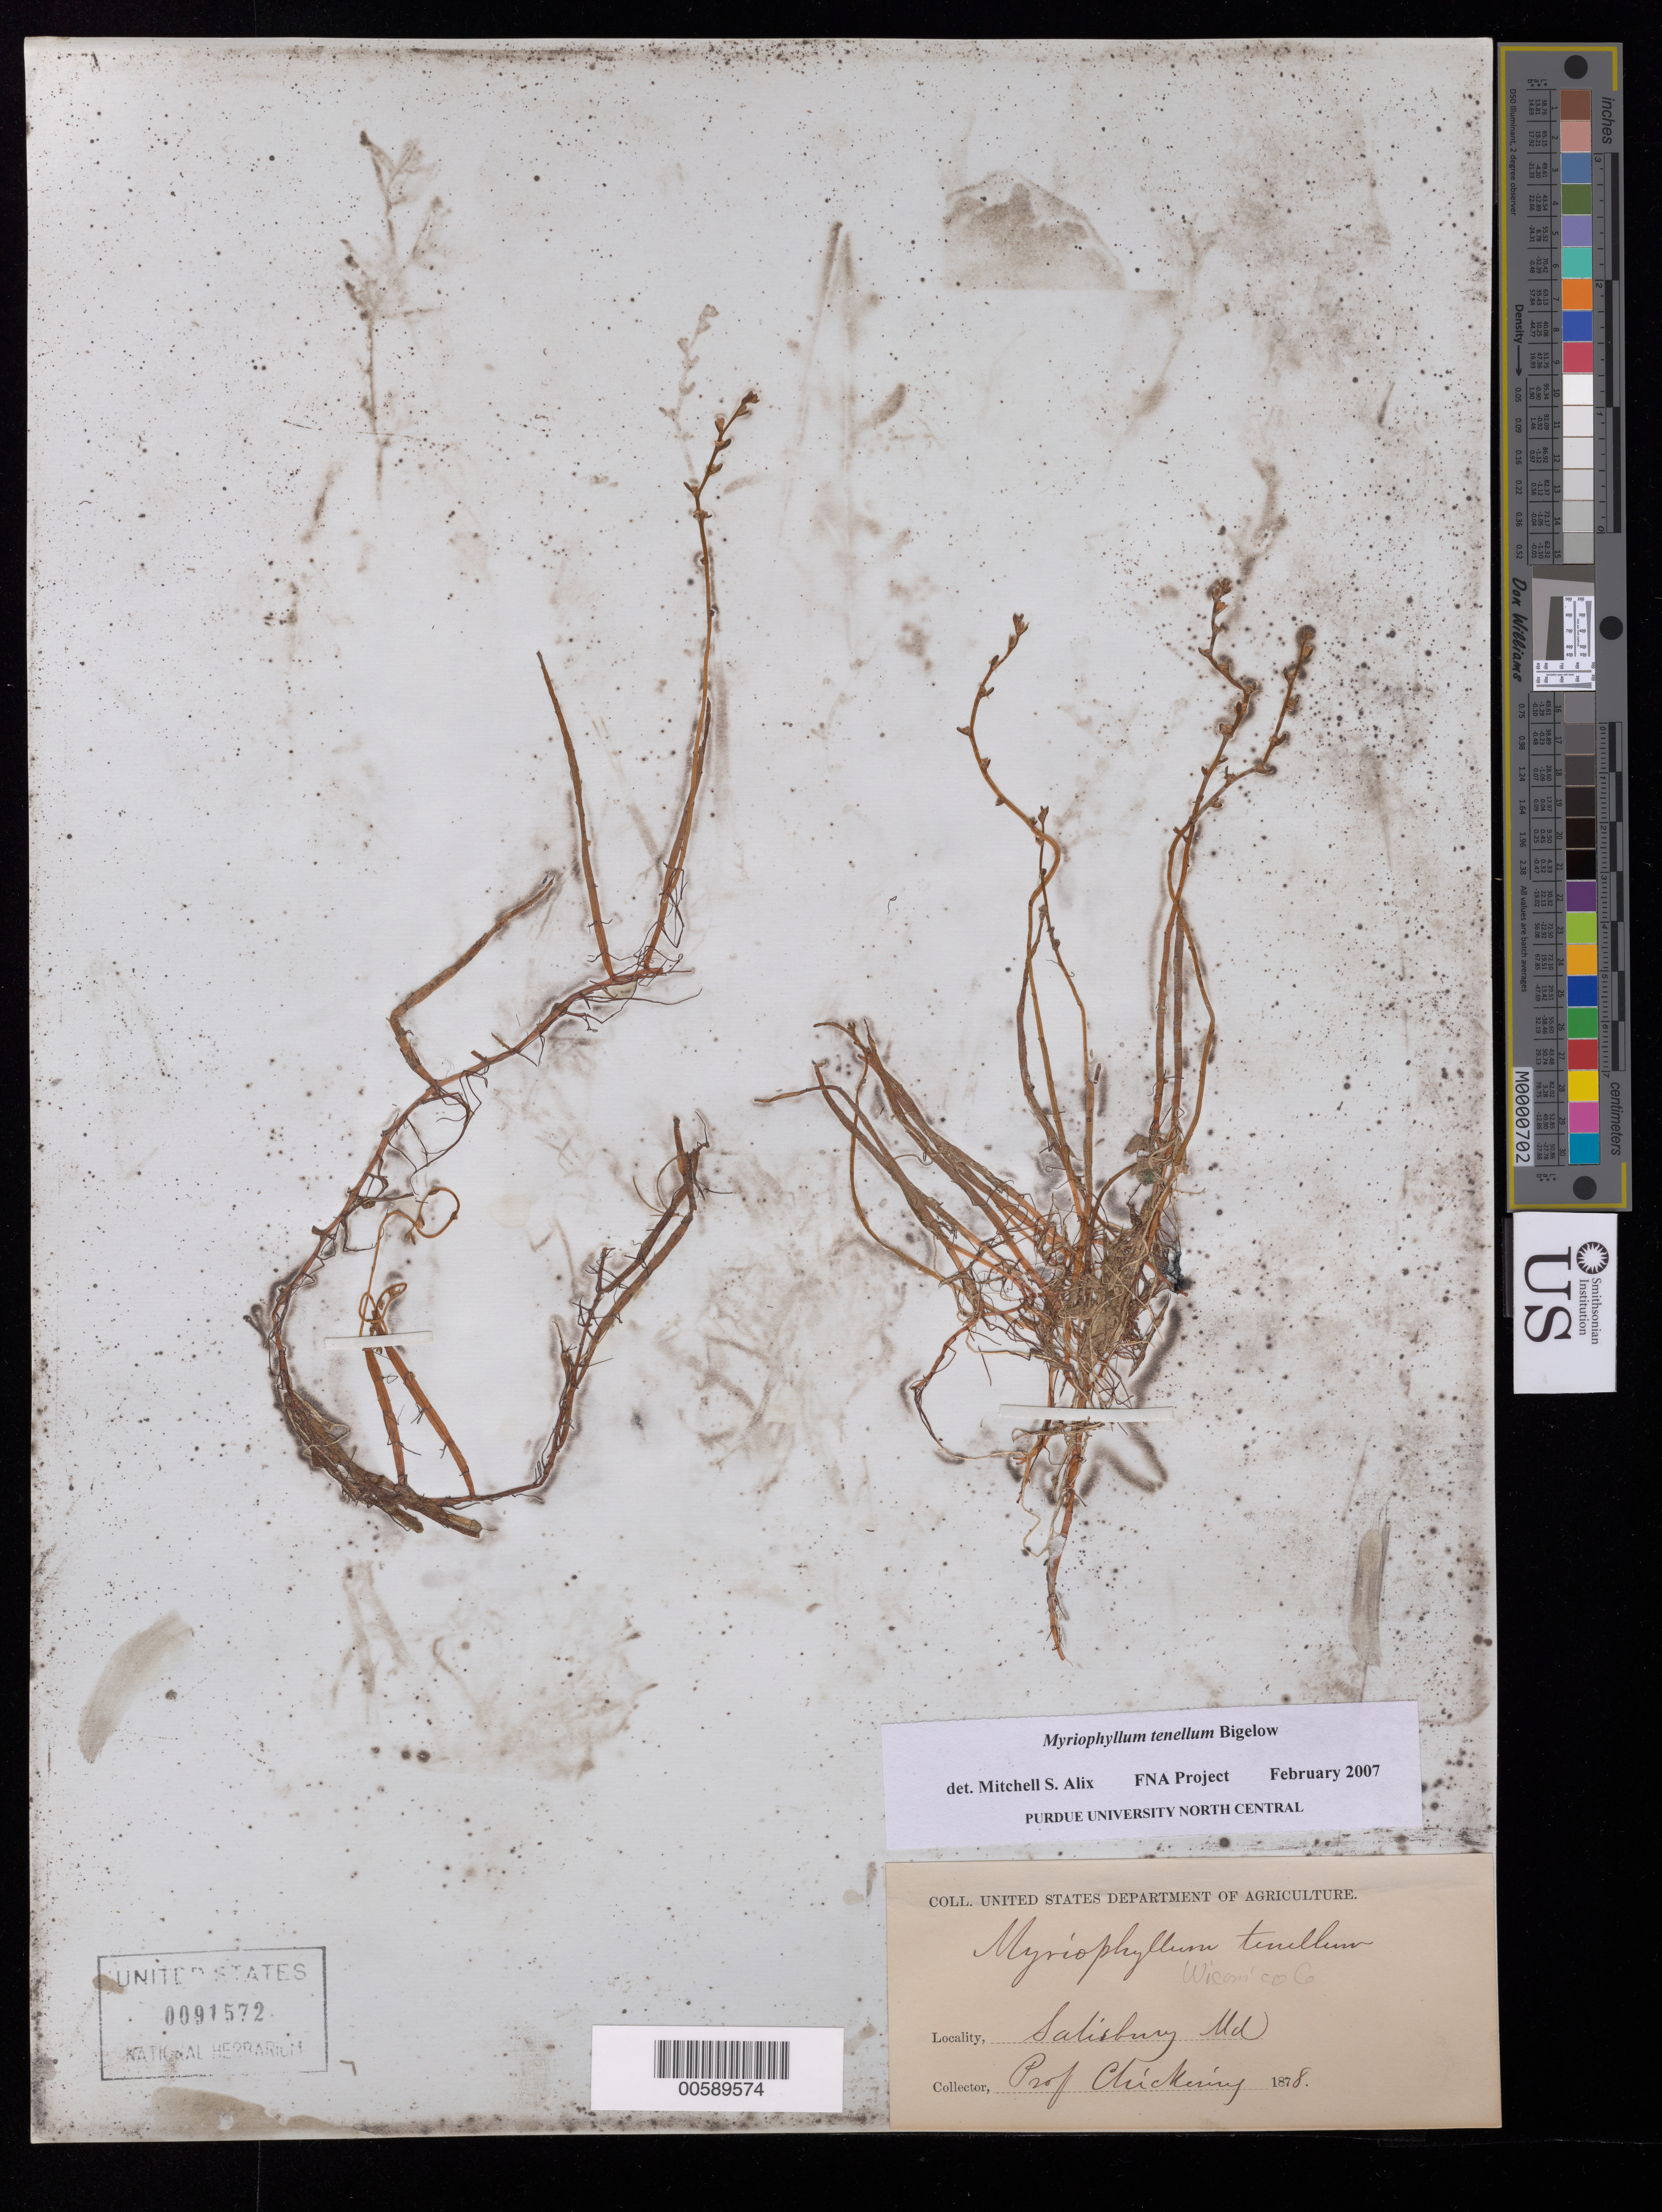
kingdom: Plantae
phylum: Tracheophyta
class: Magnoliopsida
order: Saxifragales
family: Haloragaceae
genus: Myriophyllum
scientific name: Myriophyllum tenellum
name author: Bigelow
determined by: Alix, M. S.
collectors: J. W. Chickering Jr.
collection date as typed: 1878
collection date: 1878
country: United States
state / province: Maryland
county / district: Wicomico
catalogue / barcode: US 91572